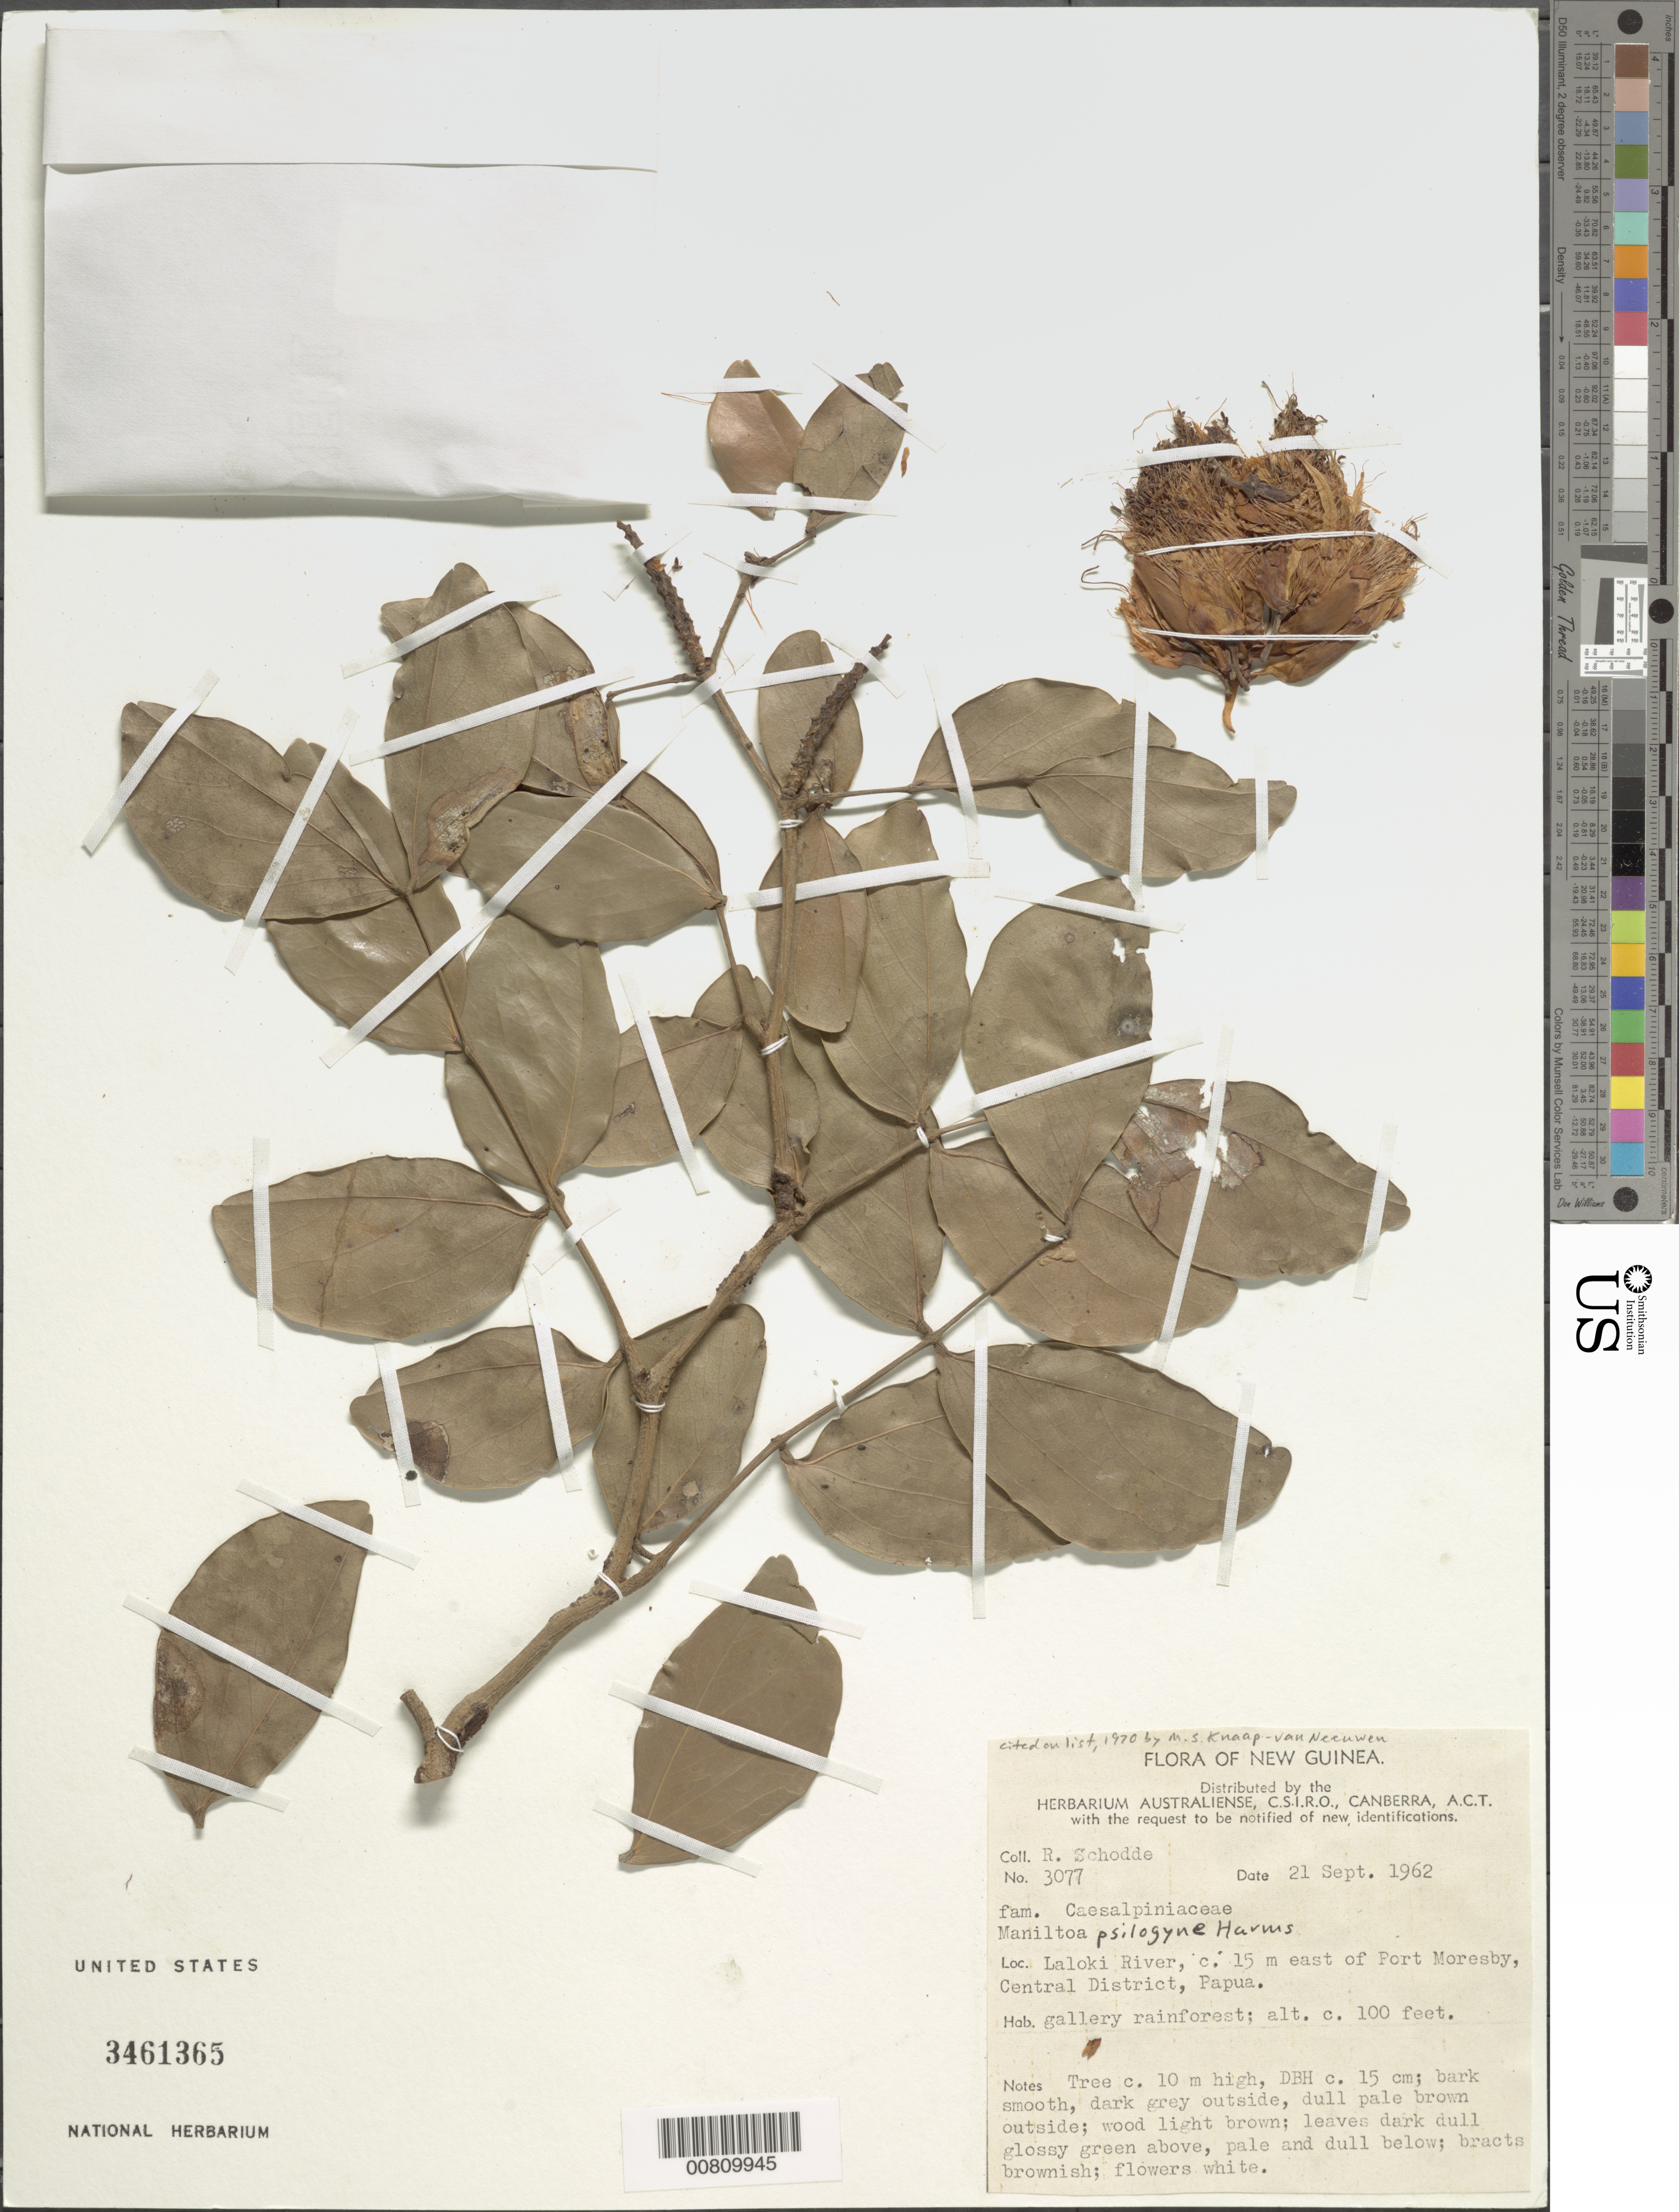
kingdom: Plantae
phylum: Tracheophyta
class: Magnoliopsida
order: Fabales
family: Fabaceae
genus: Maniltoa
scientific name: Maniltoa psilogyne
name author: Harms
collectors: R. Schodde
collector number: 3077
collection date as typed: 21 Sep 1962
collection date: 1962-09-21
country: Papua New Guinea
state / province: Central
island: New Guinea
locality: Laloki River, E of Port Moresby.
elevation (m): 30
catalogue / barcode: US 3461365